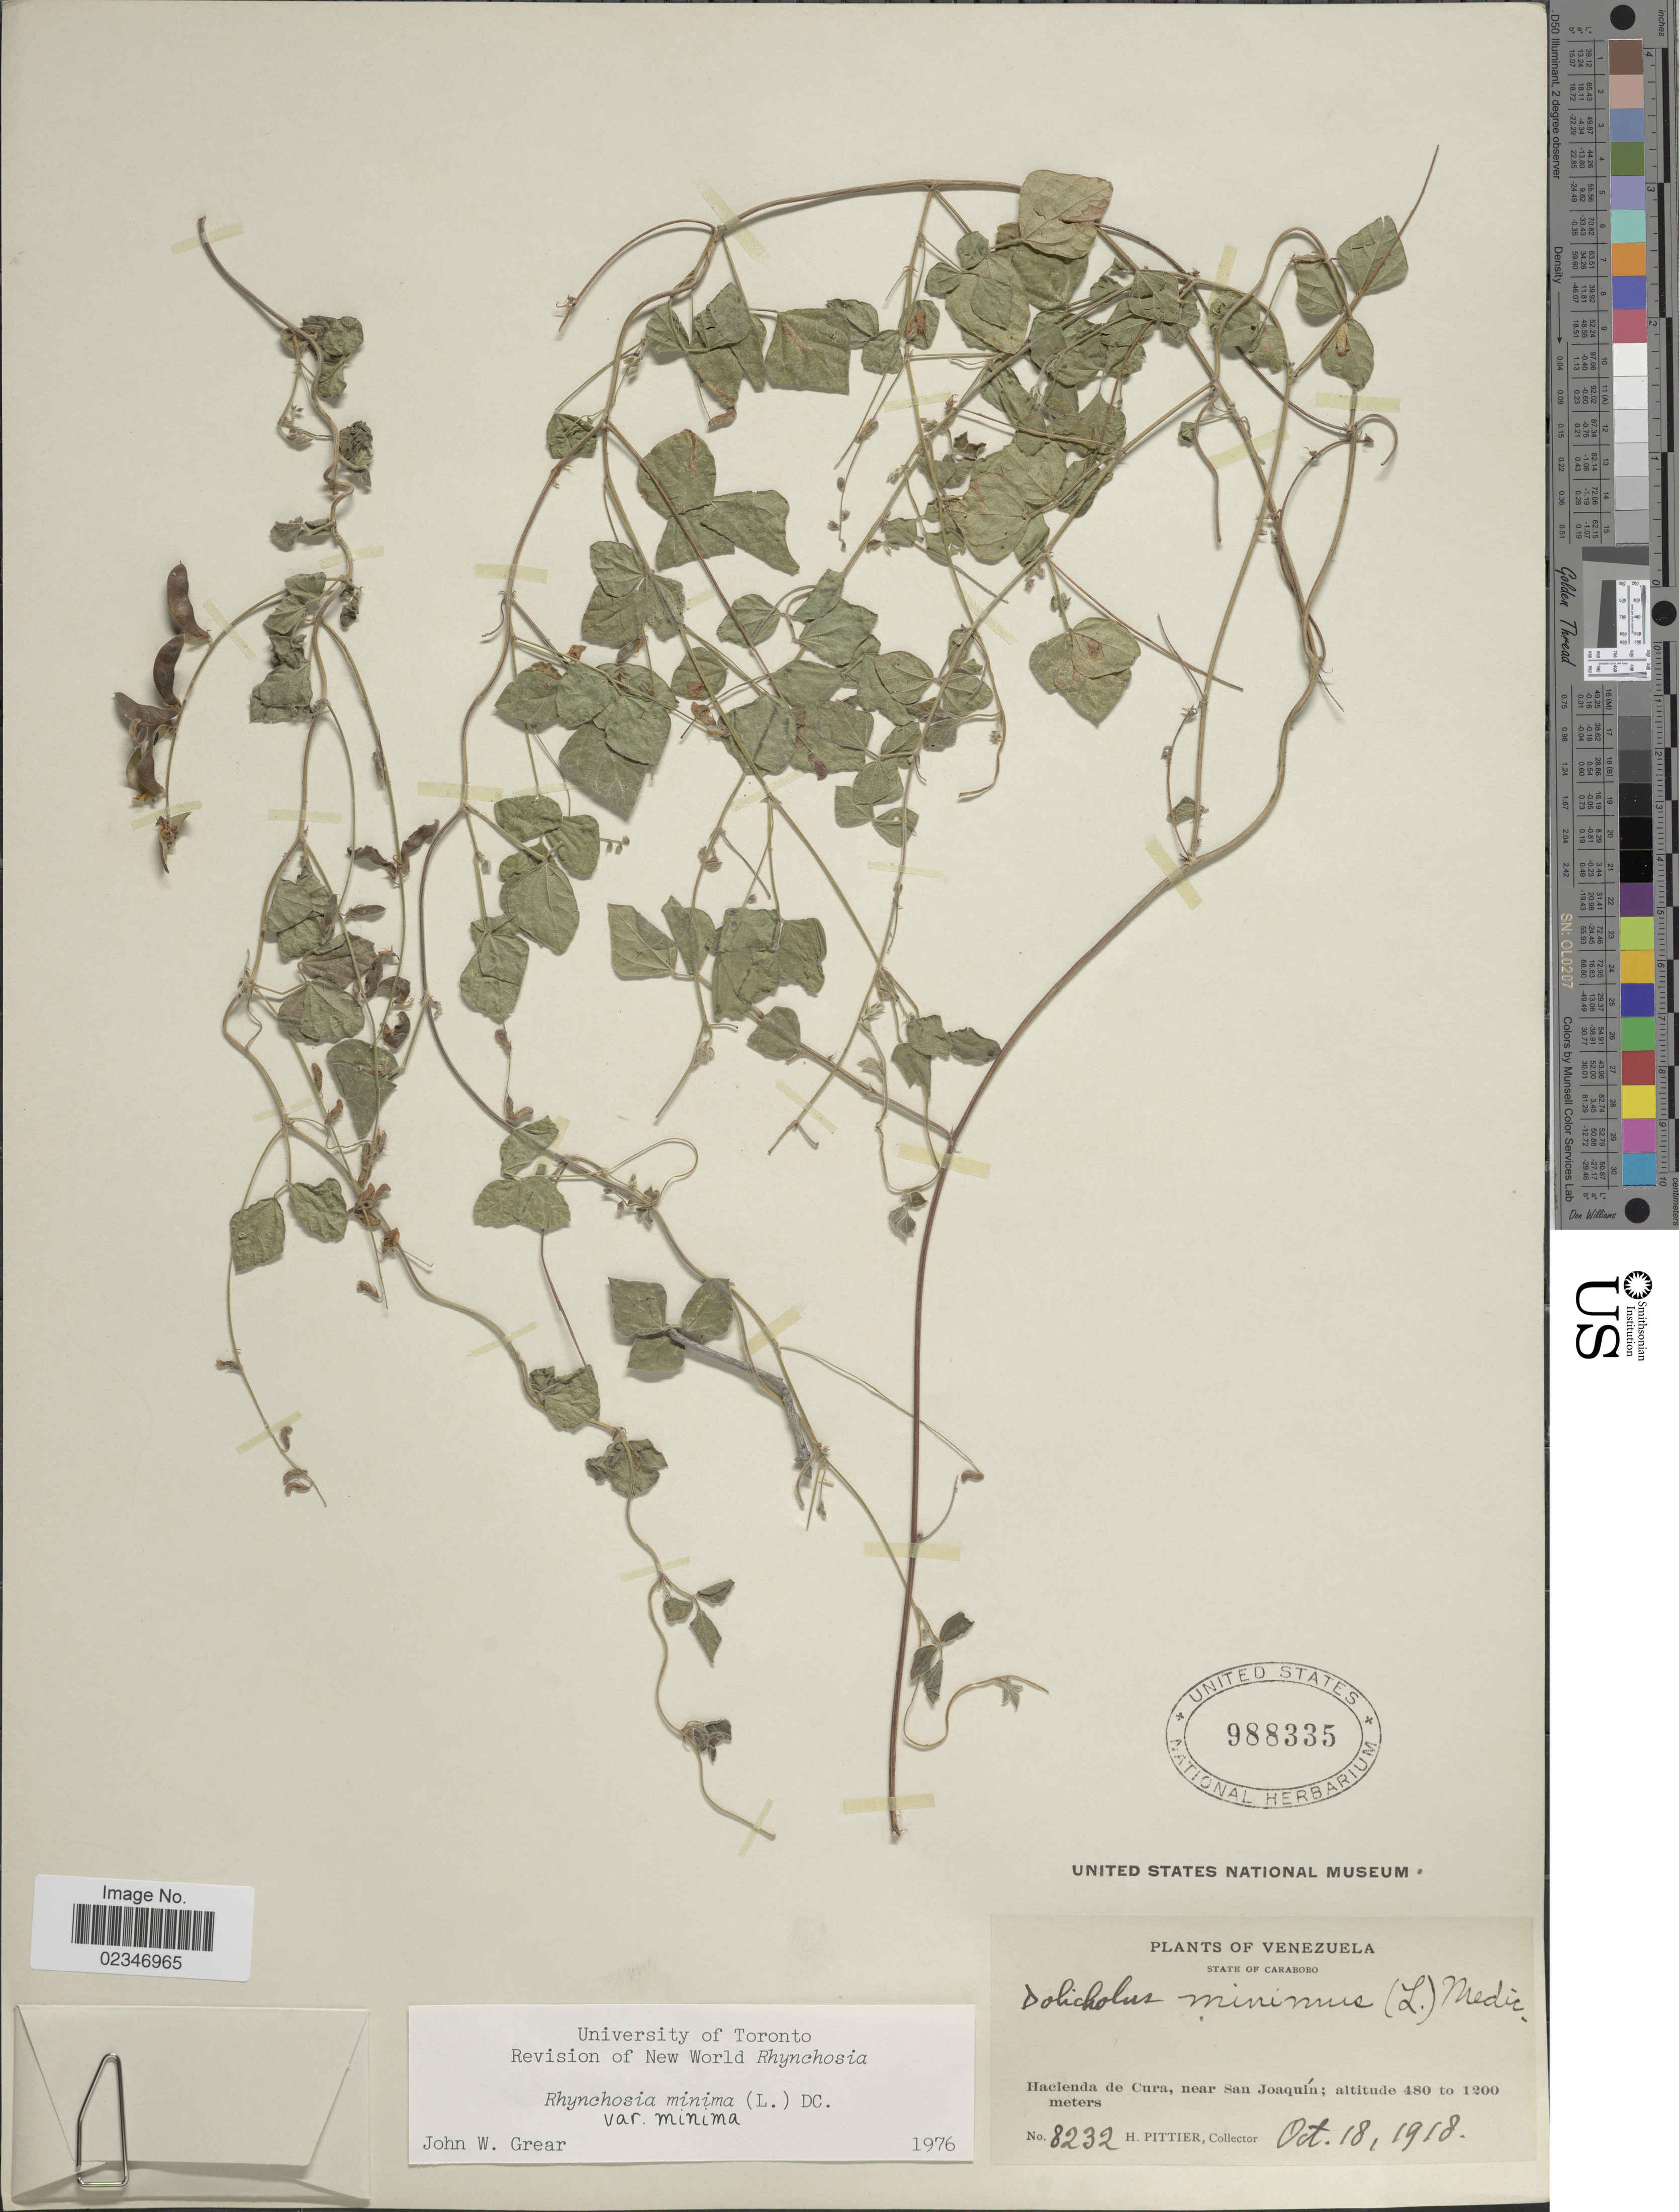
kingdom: Plantae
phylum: Tracheophyta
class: Magnoliopsida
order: Fabales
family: Fabaceae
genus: Rhynchosia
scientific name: Rhynchosia minima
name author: (L.) DC.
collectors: H. F. Pittier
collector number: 8232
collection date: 1918-10-18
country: Venezuela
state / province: Carabobo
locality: Hacienda de Cura, near San Joaquin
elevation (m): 480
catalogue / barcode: US 988335